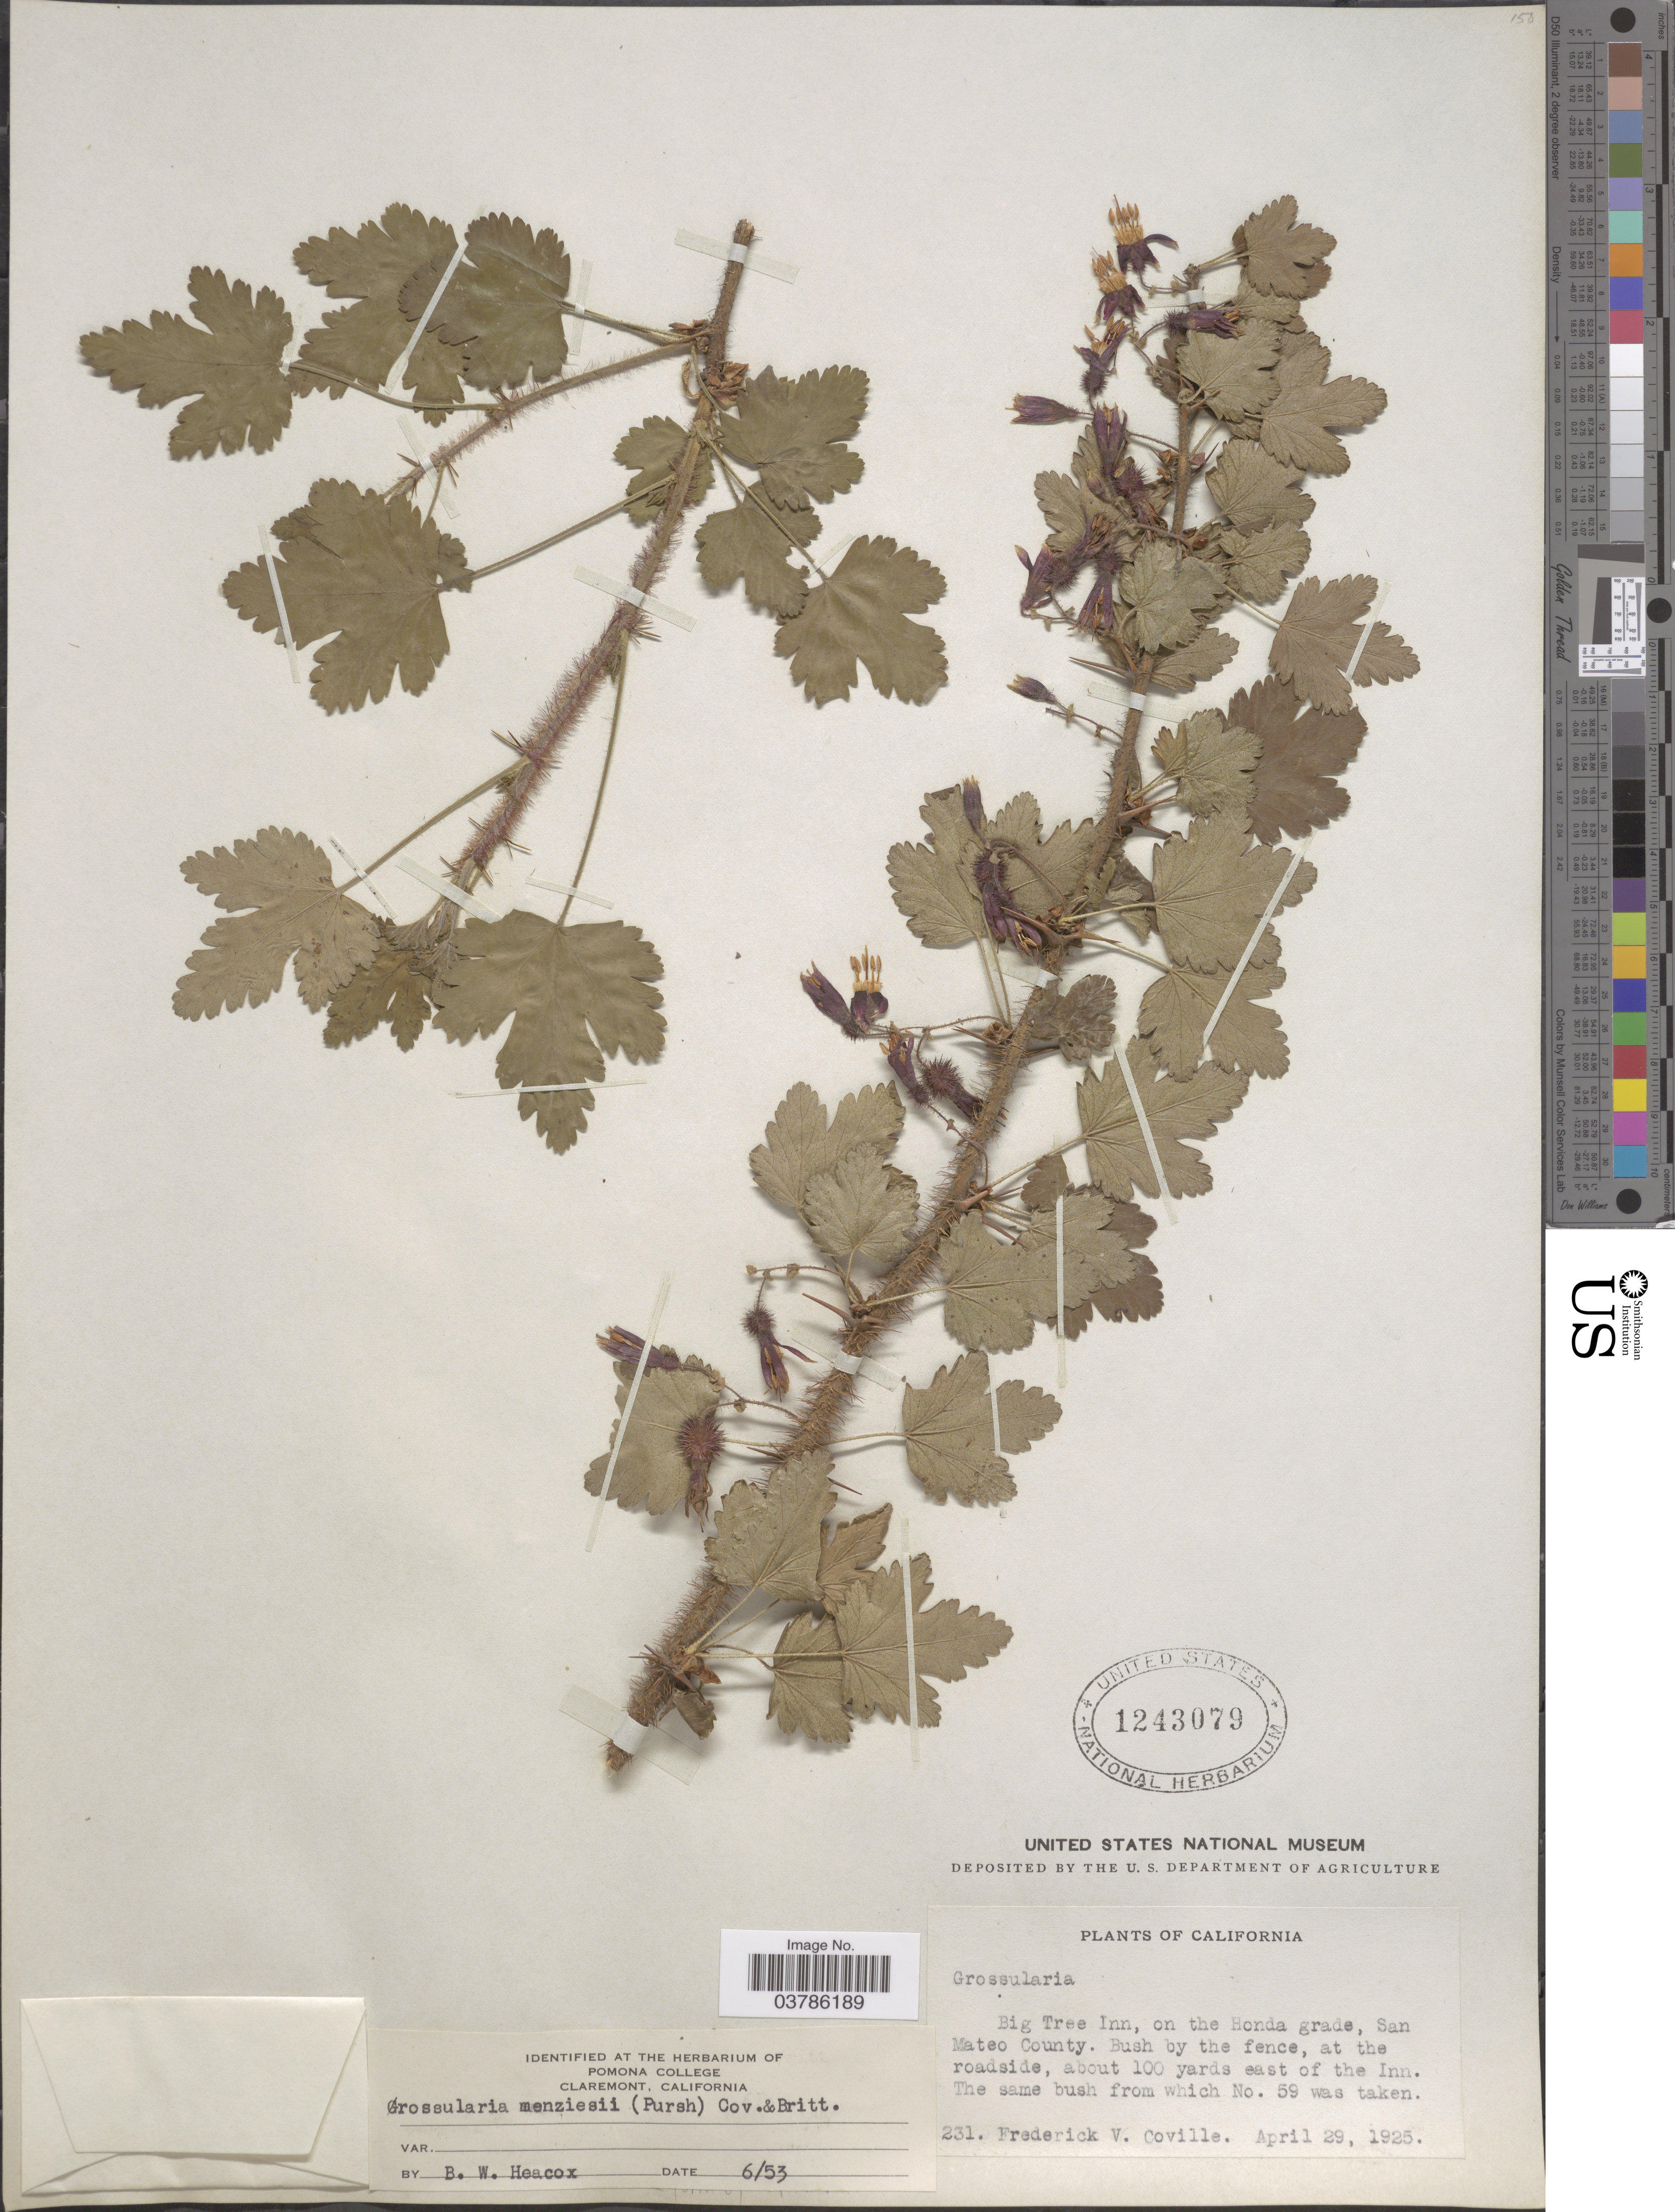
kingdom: Plantae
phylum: Tracheophyta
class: Magnoliopsida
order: Saxifragales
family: Grossulariaceae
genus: Ribes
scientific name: Ribes menziesii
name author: Pursh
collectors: F. V. Coville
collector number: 231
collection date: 1925-04-29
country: United States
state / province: California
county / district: San Mateo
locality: Big Tree Inn, on the Honda grade, San Mateo County. Bush by the fence, at the roadside, about 100 yards east of the Inn.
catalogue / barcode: US 1243079